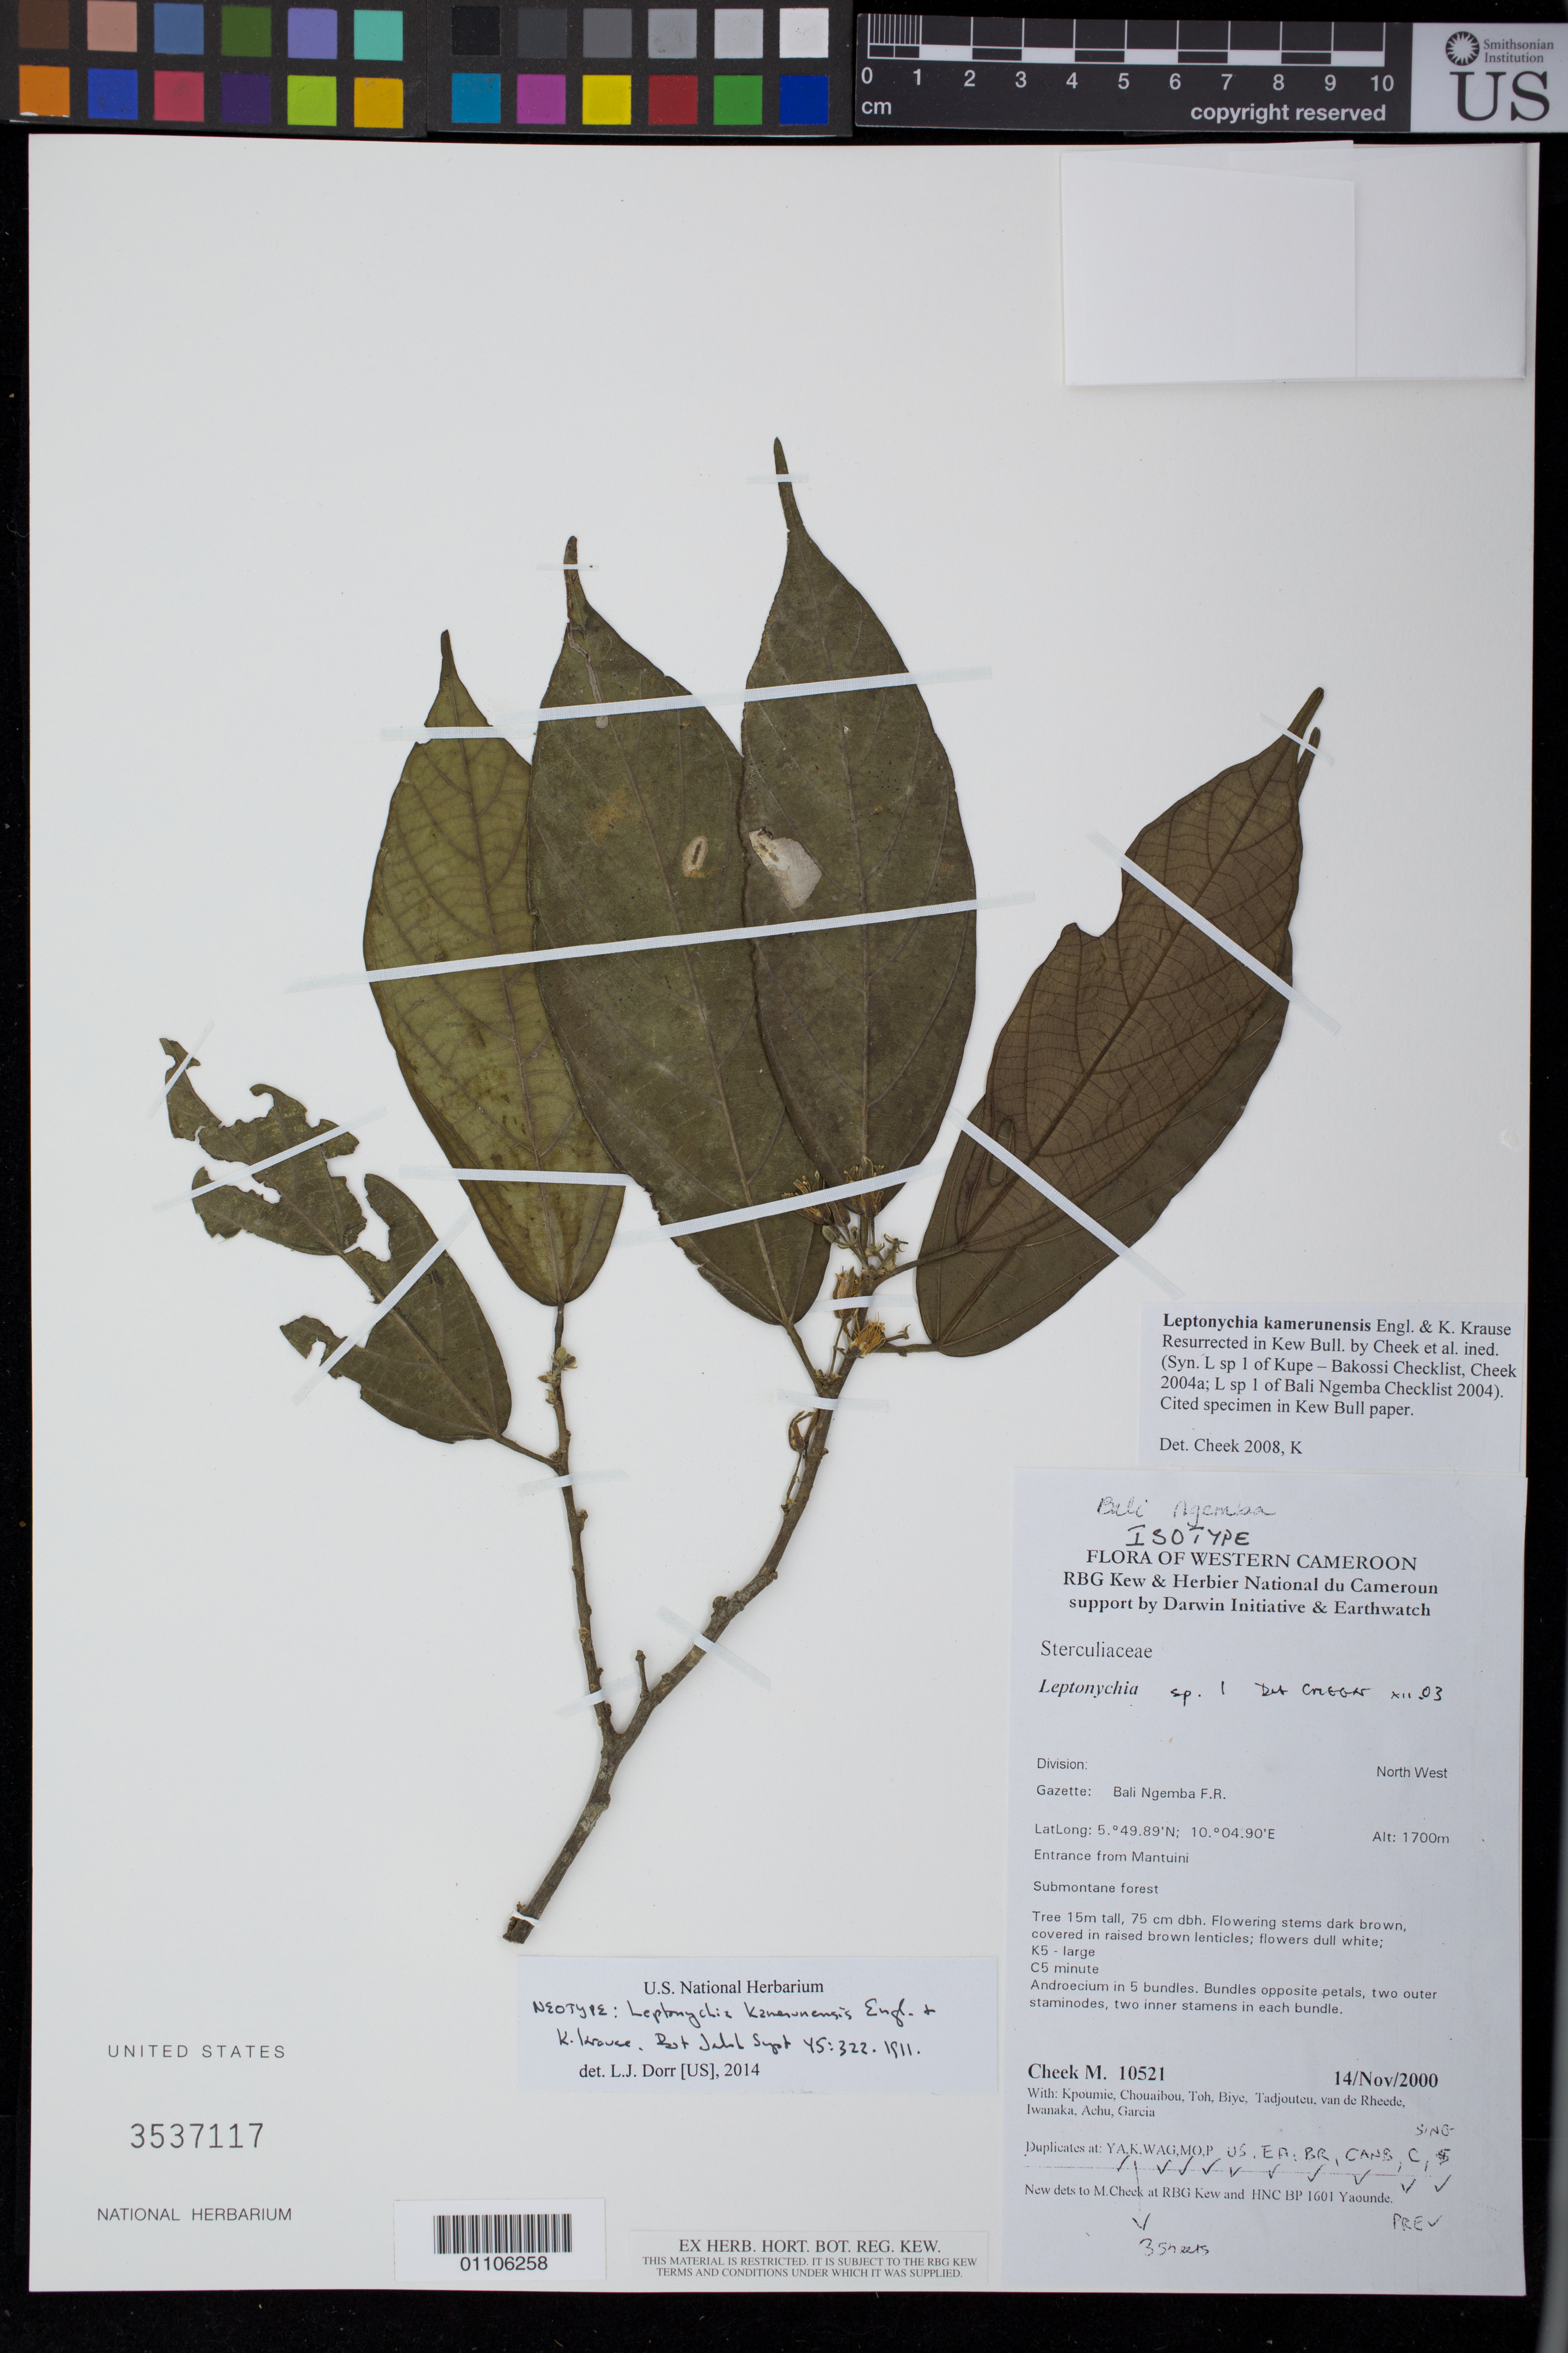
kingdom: Plantae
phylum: Tracheophyta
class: Magnoliopsida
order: Malvales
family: Malvaceae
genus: Leptonychia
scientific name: Leptonychia kamerunensis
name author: Engl. & K. Krause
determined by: Cheek, Martin R.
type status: Isoneotype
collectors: M. Cheek & et al.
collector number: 10521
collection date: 2000-11-14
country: Cameroon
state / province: Nord-ouest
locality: Bali Ngemba F.R. [Forest Reserve], entrance from Mantuini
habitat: Submontane forest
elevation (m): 1700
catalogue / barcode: US 3537117